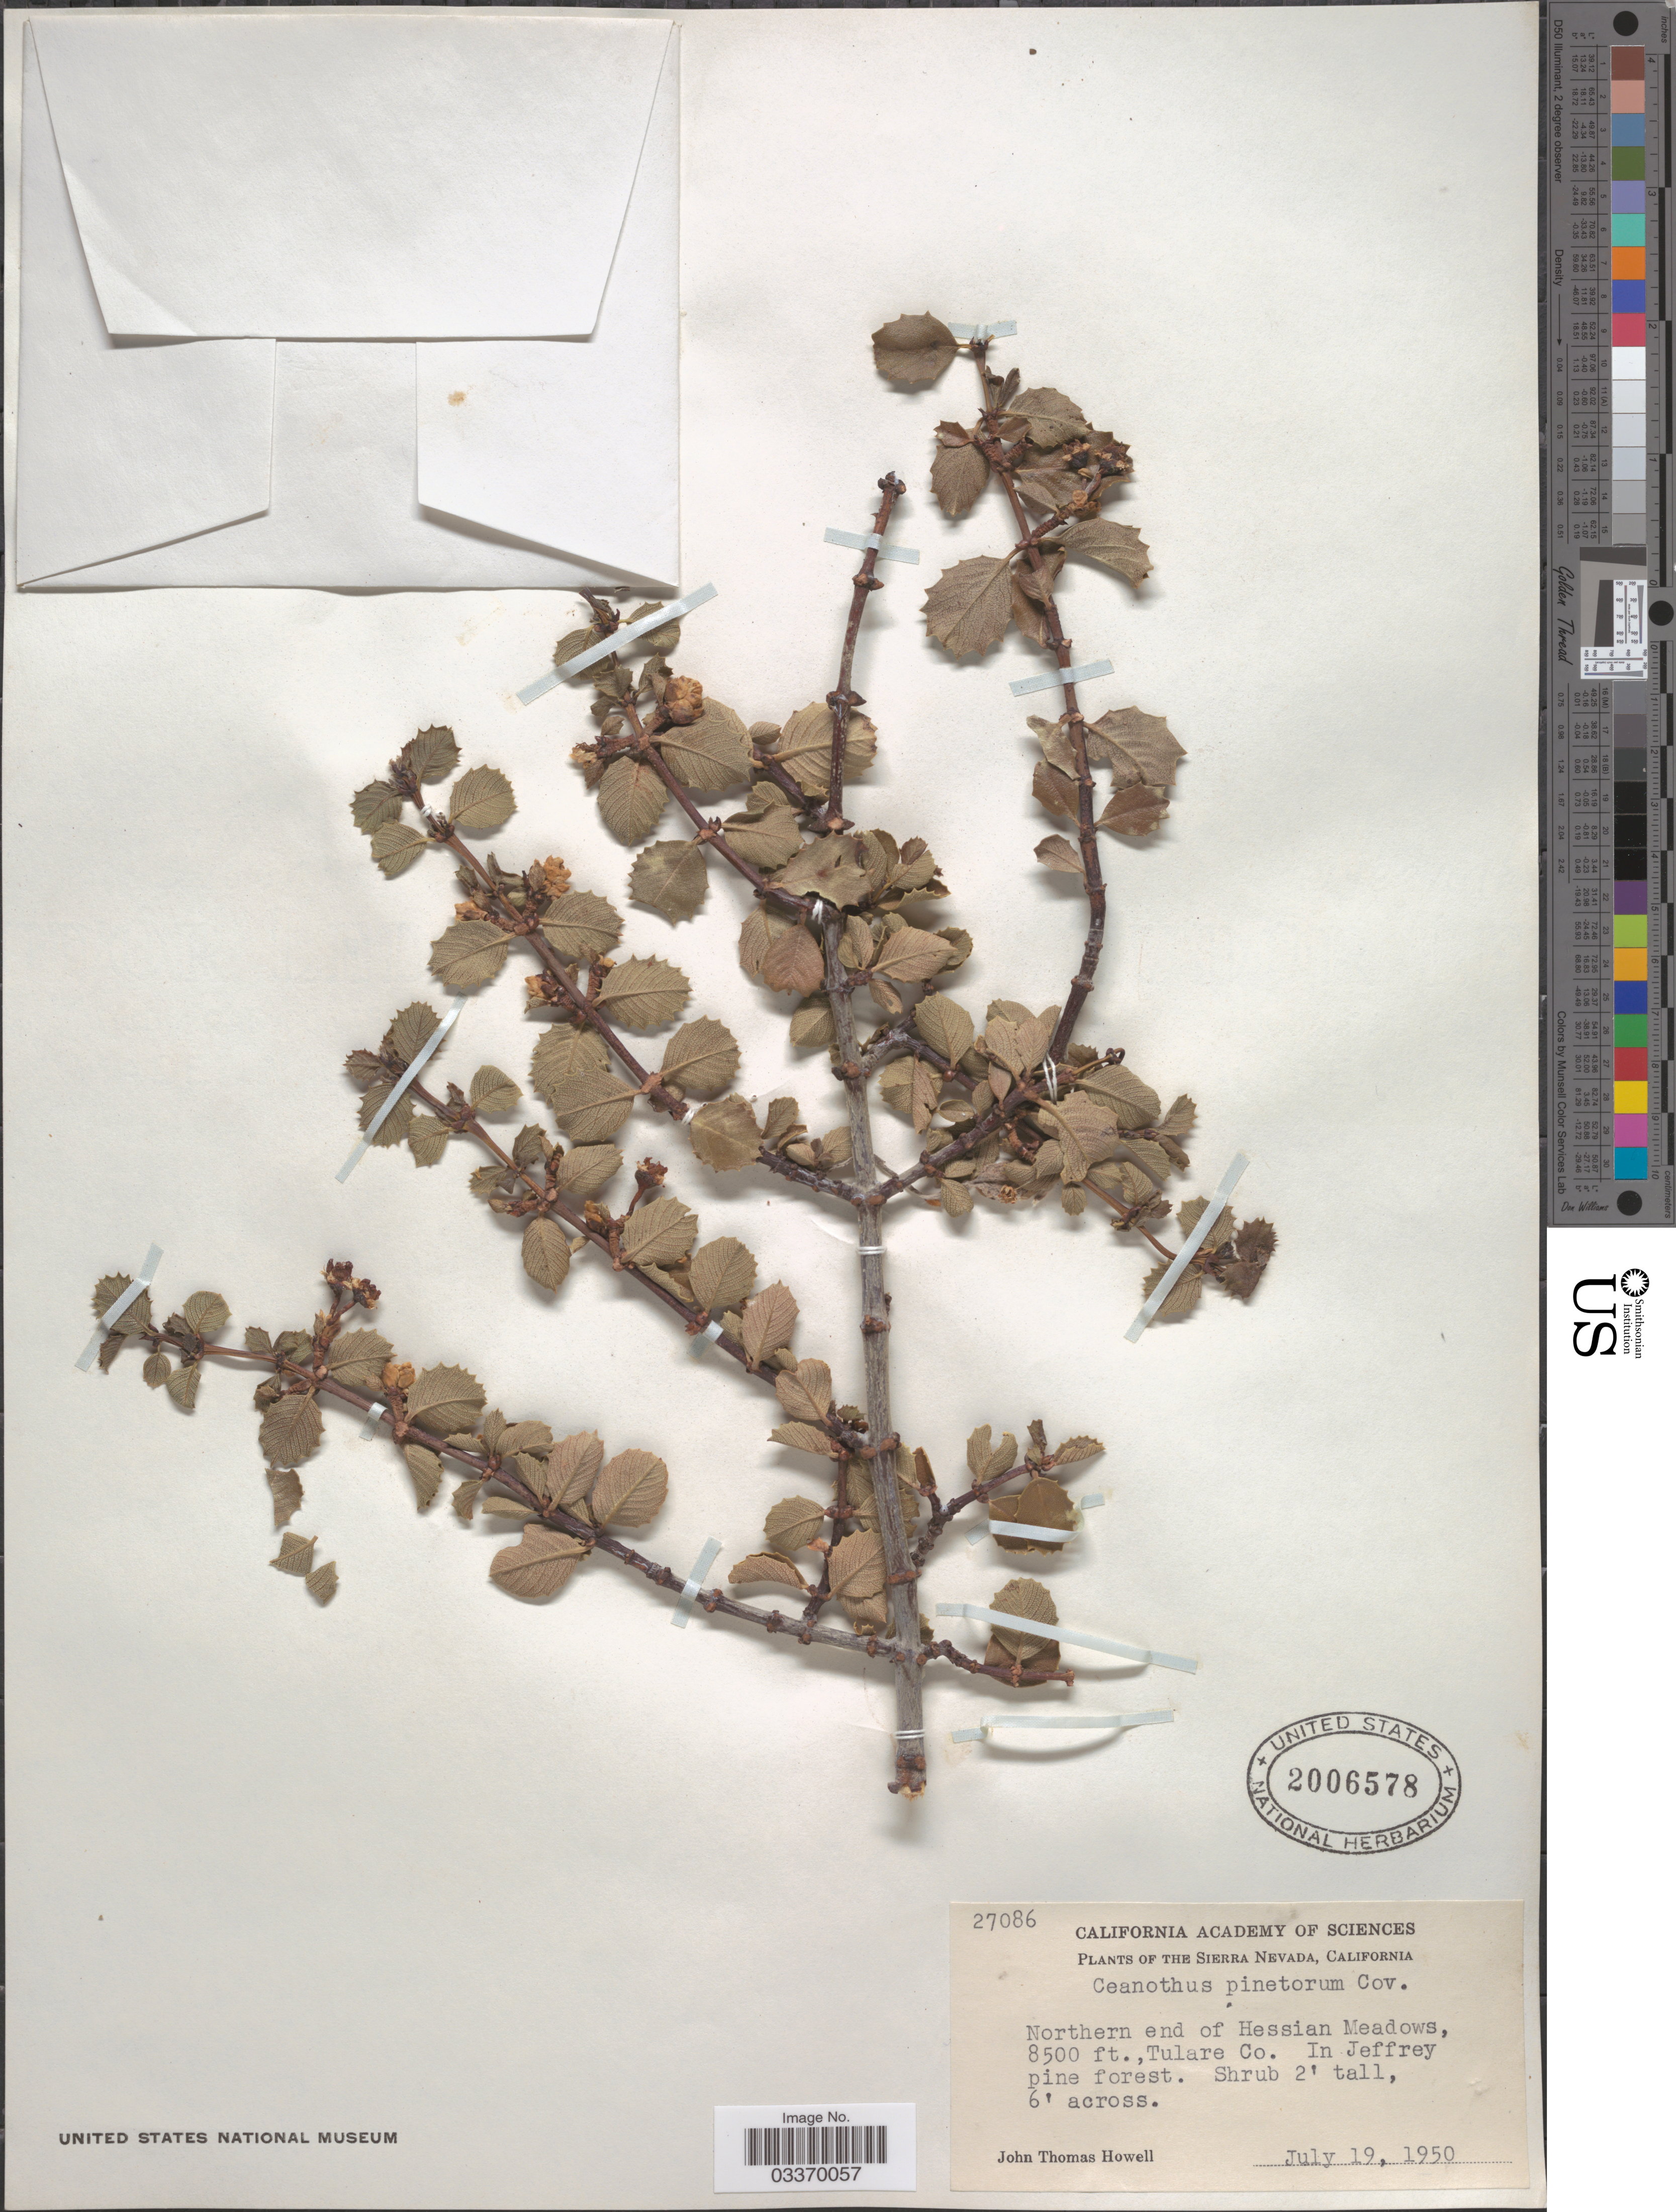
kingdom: Plantae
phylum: Tracheophyta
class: Magnoliopsida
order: Rosales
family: Rhamnaceae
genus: Ceanothus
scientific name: Ceanothus pinetorum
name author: Coville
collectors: J. T. Howell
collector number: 27086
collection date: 1950-07-19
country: United States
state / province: California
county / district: Tulare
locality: Sierra Nevada. Northern end of Hessian Meadows, Tulare Co. In Jeffrey pine forest.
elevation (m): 2591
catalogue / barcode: US 2006578